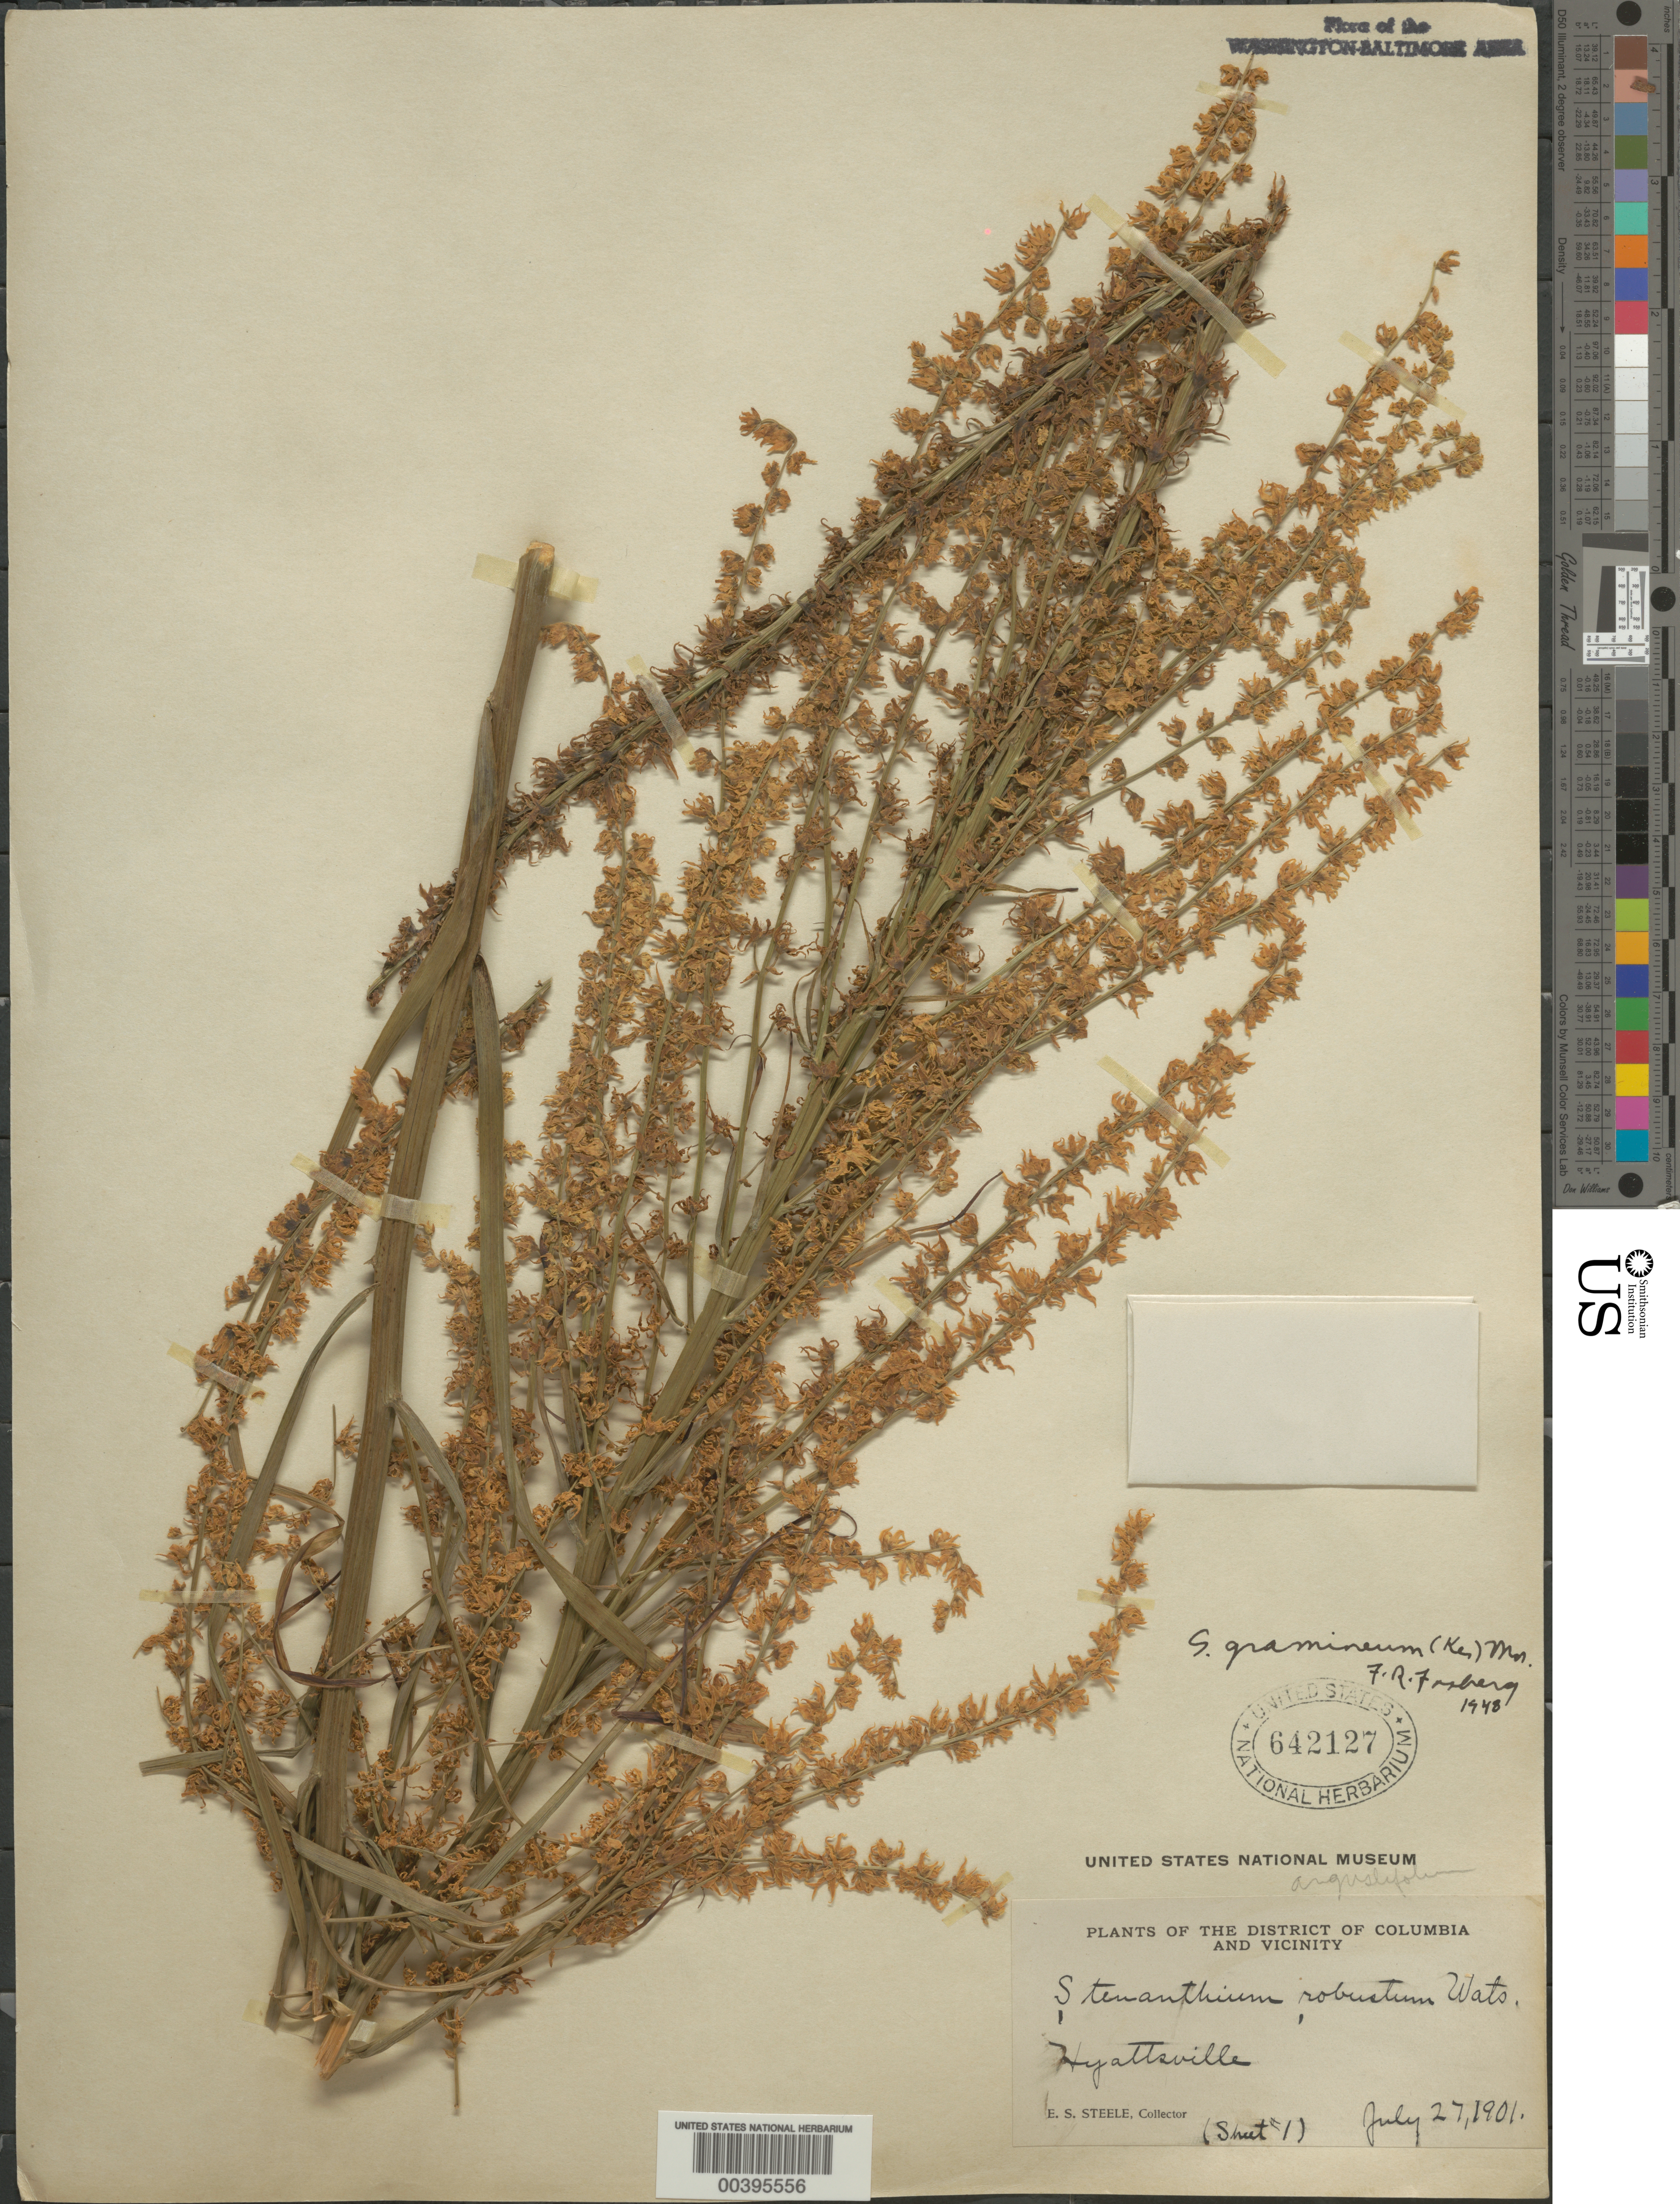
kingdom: Plantae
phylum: Tracheophyta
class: Liliopsida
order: Liliales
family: Melanthiaceae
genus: Stenanthium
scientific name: Stenanthium gramineum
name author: (Ker Gawl.) Morong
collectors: E. Steele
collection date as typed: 27 Jul 1901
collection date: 1901-07-27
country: United States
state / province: Maryland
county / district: Prince George's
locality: Hyattsville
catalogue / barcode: US 642127